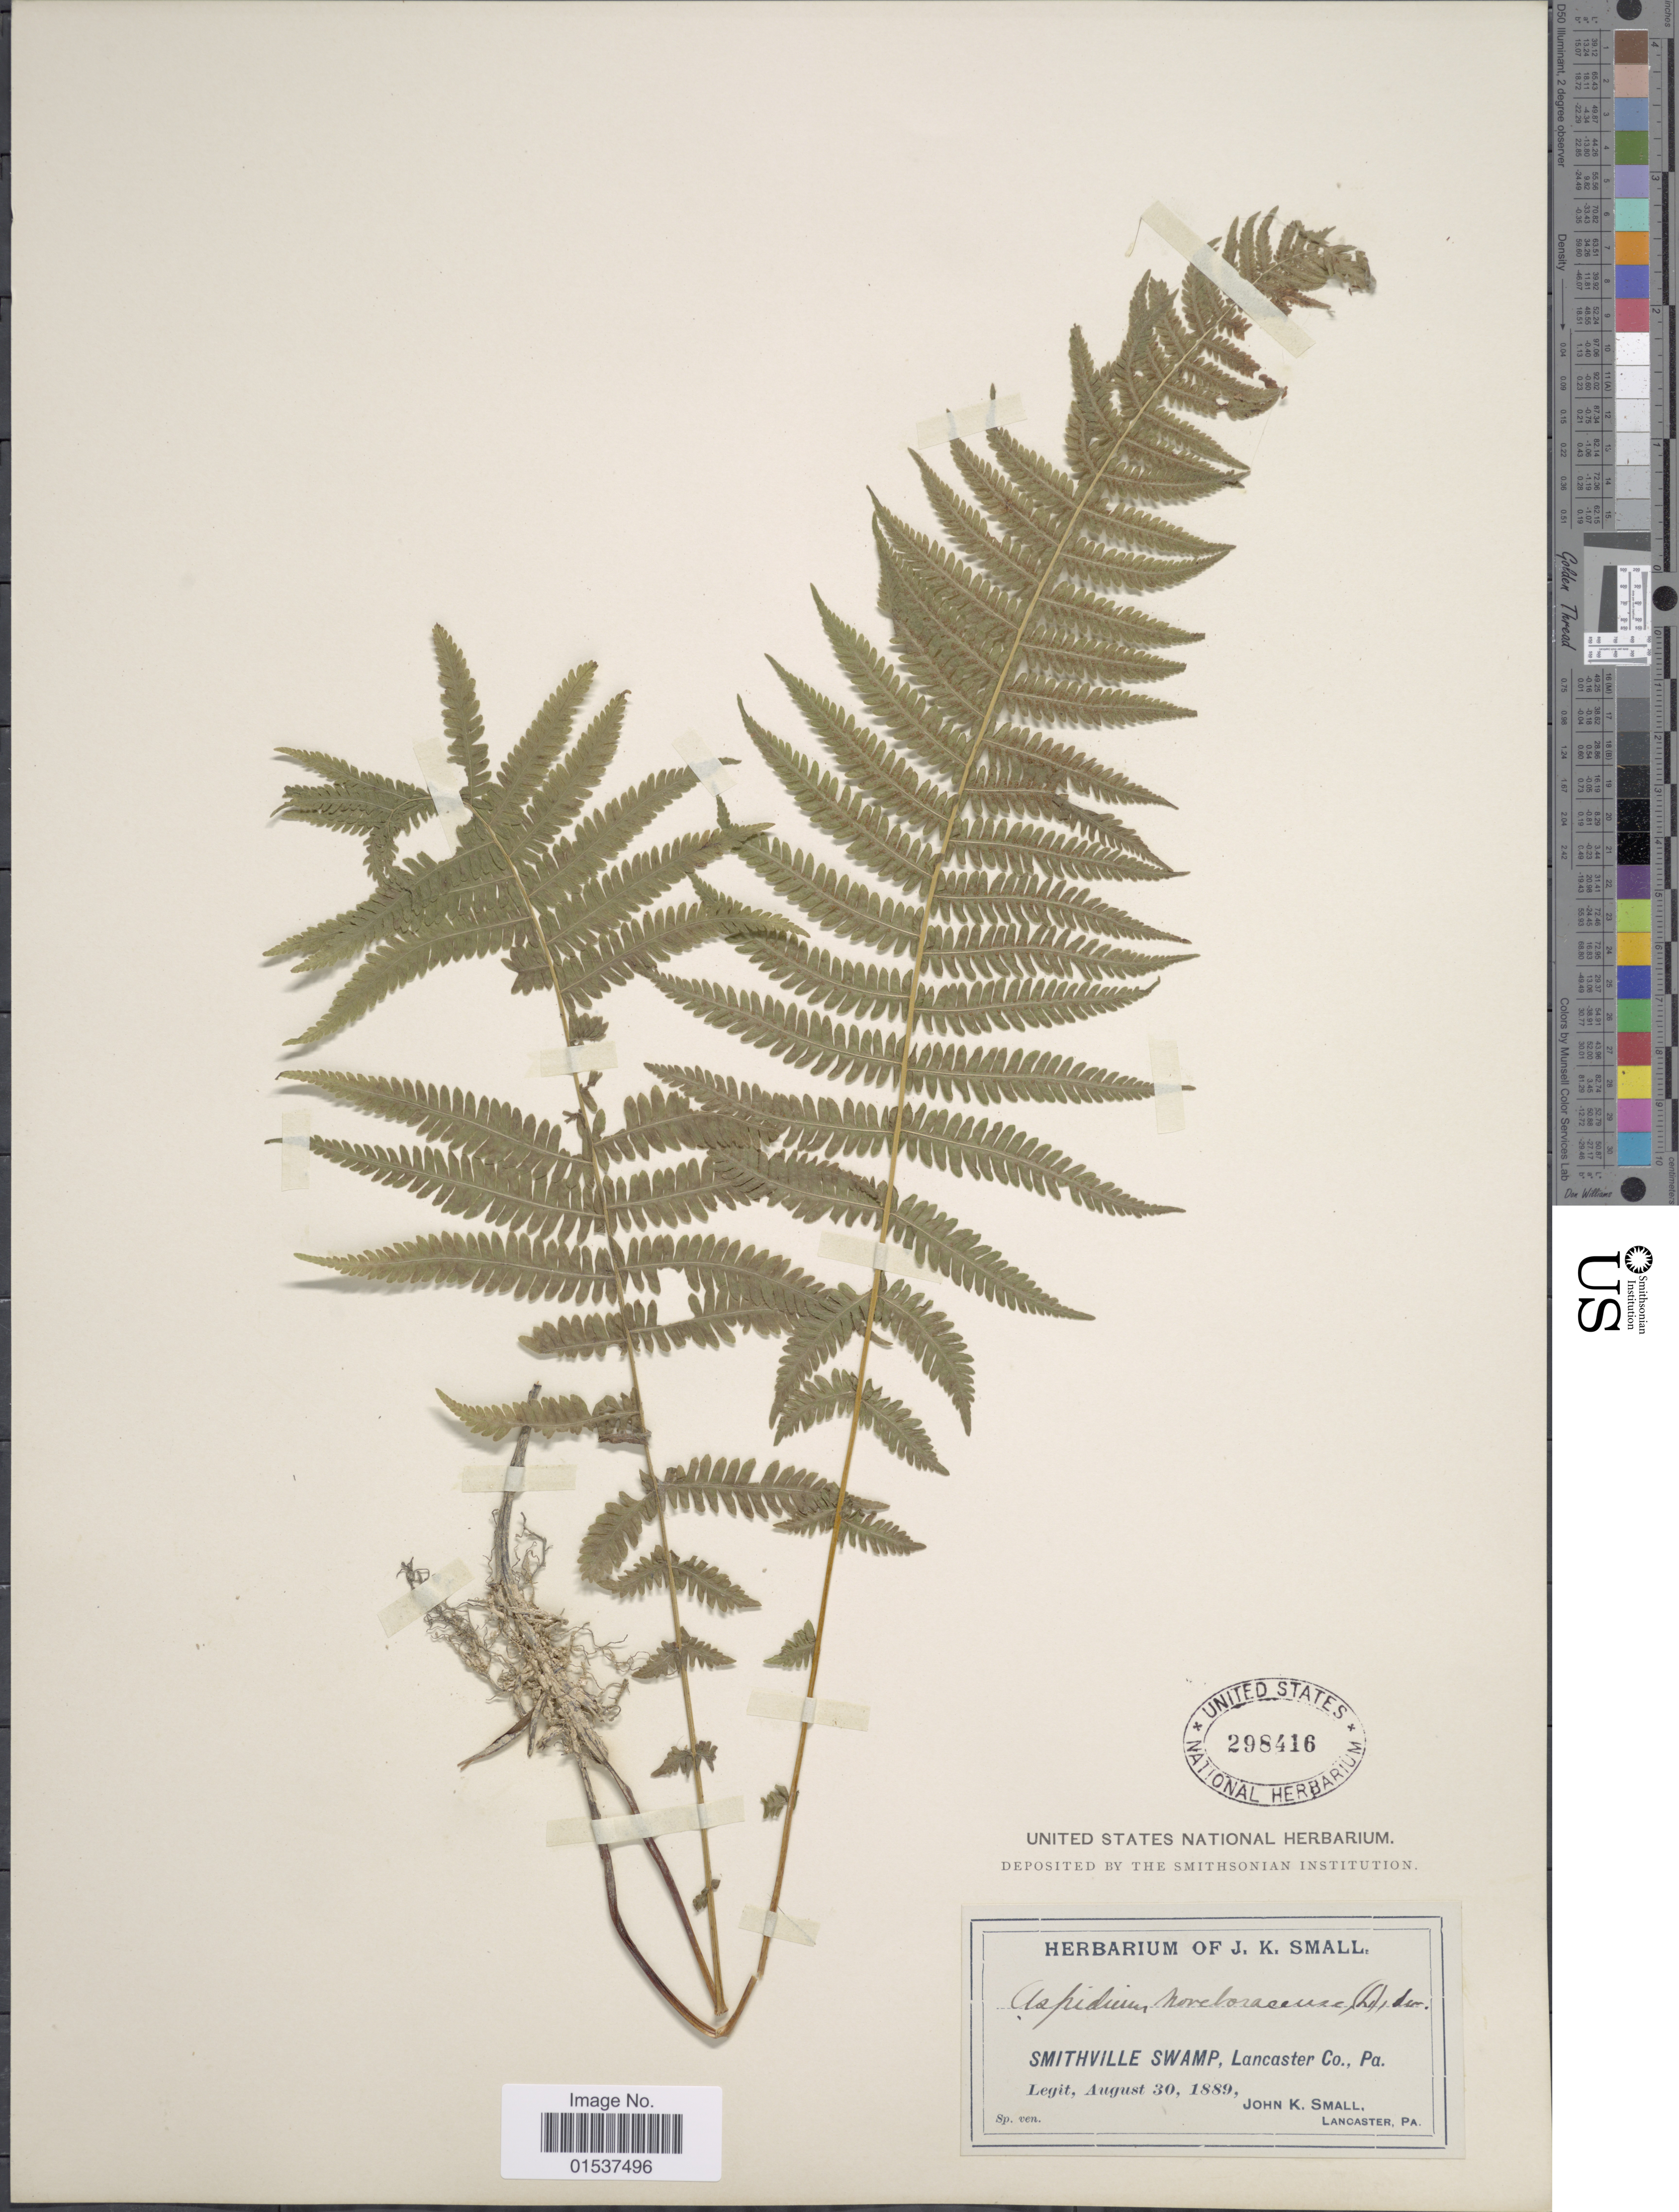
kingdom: Plantae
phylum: Tracheophyta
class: Polypodiopsida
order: Polypodiales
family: Thelypteridaceae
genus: Parathelypteris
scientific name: Parathelypteris noveboracensis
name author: (L.) Ching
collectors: J. K. Small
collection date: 1889-08-30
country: United States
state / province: Pennsylvania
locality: Smithville Swamp, Lancaster Co.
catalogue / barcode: US 298416